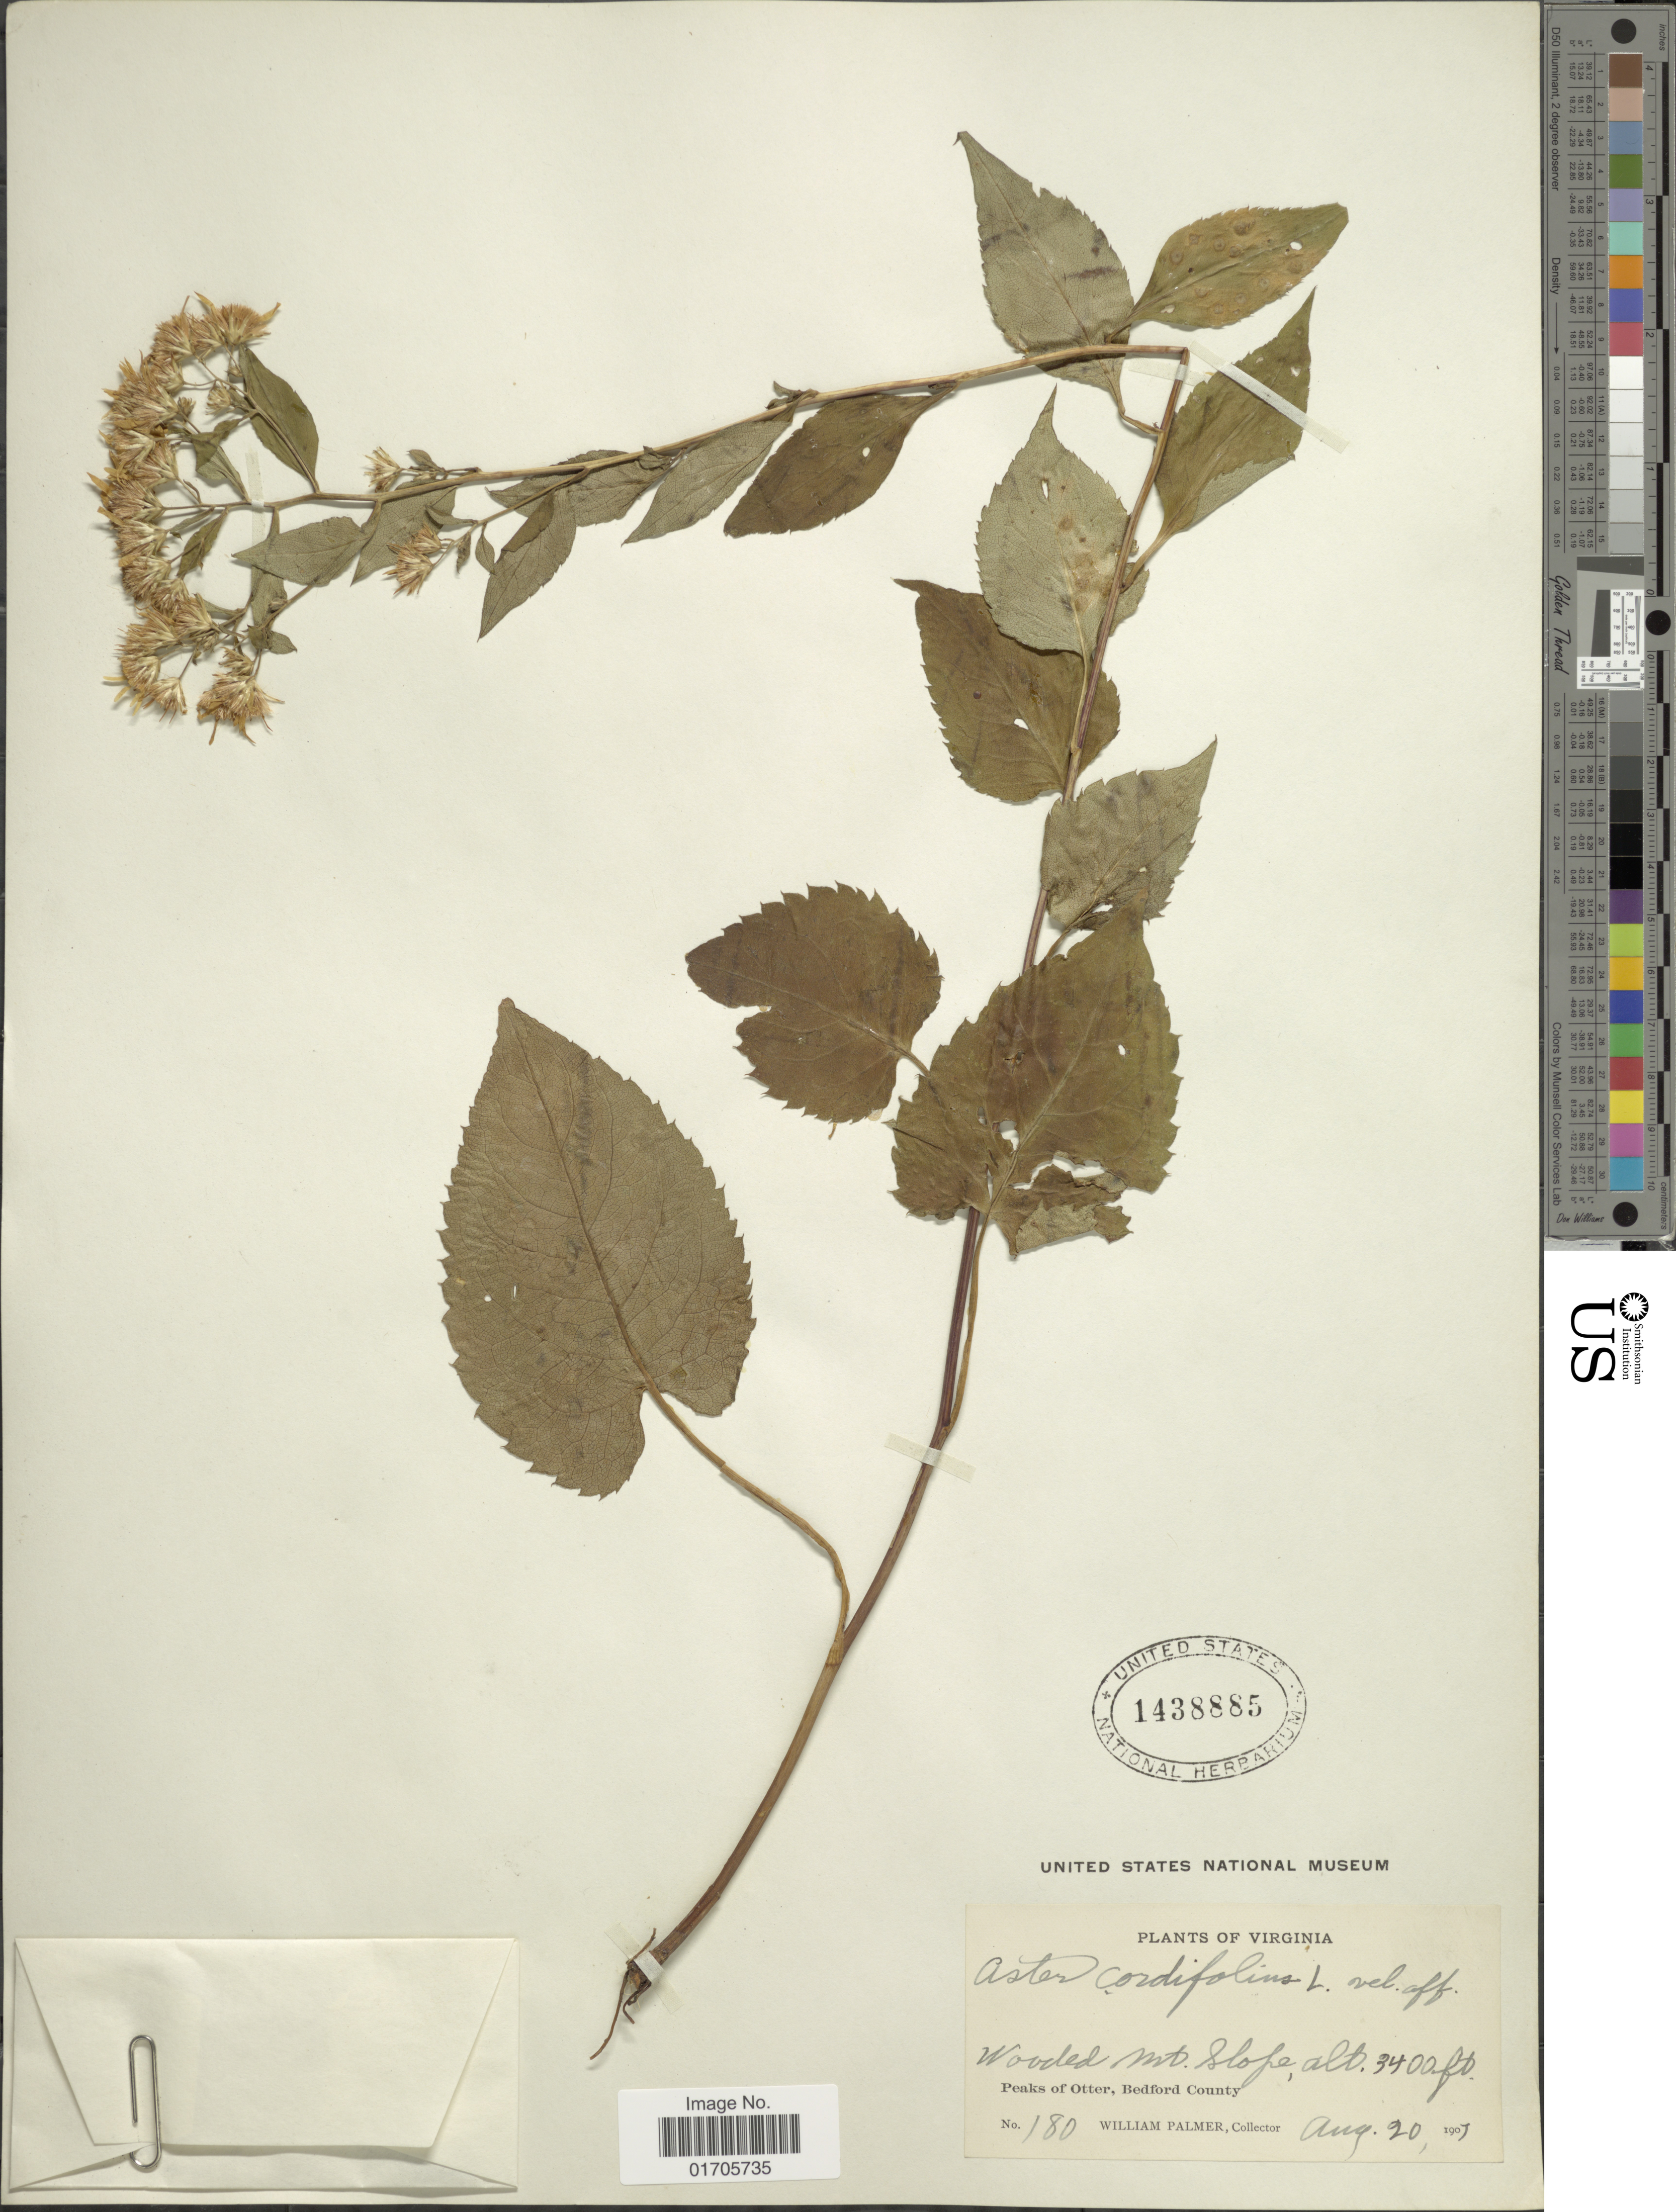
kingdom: Plantae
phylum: Tracheophyta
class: Magnoliopsida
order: Asterales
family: Asteraceae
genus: Eurybia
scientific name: Eurybia macrophylla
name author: (L.) Cass.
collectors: W. Palmer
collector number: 180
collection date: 1907-08-20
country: United States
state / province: Virginia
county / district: Bedford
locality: Virginia. Wooded Mt. Slope. Peaks of Otter, Bedford County.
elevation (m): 1036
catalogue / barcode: US 1438885